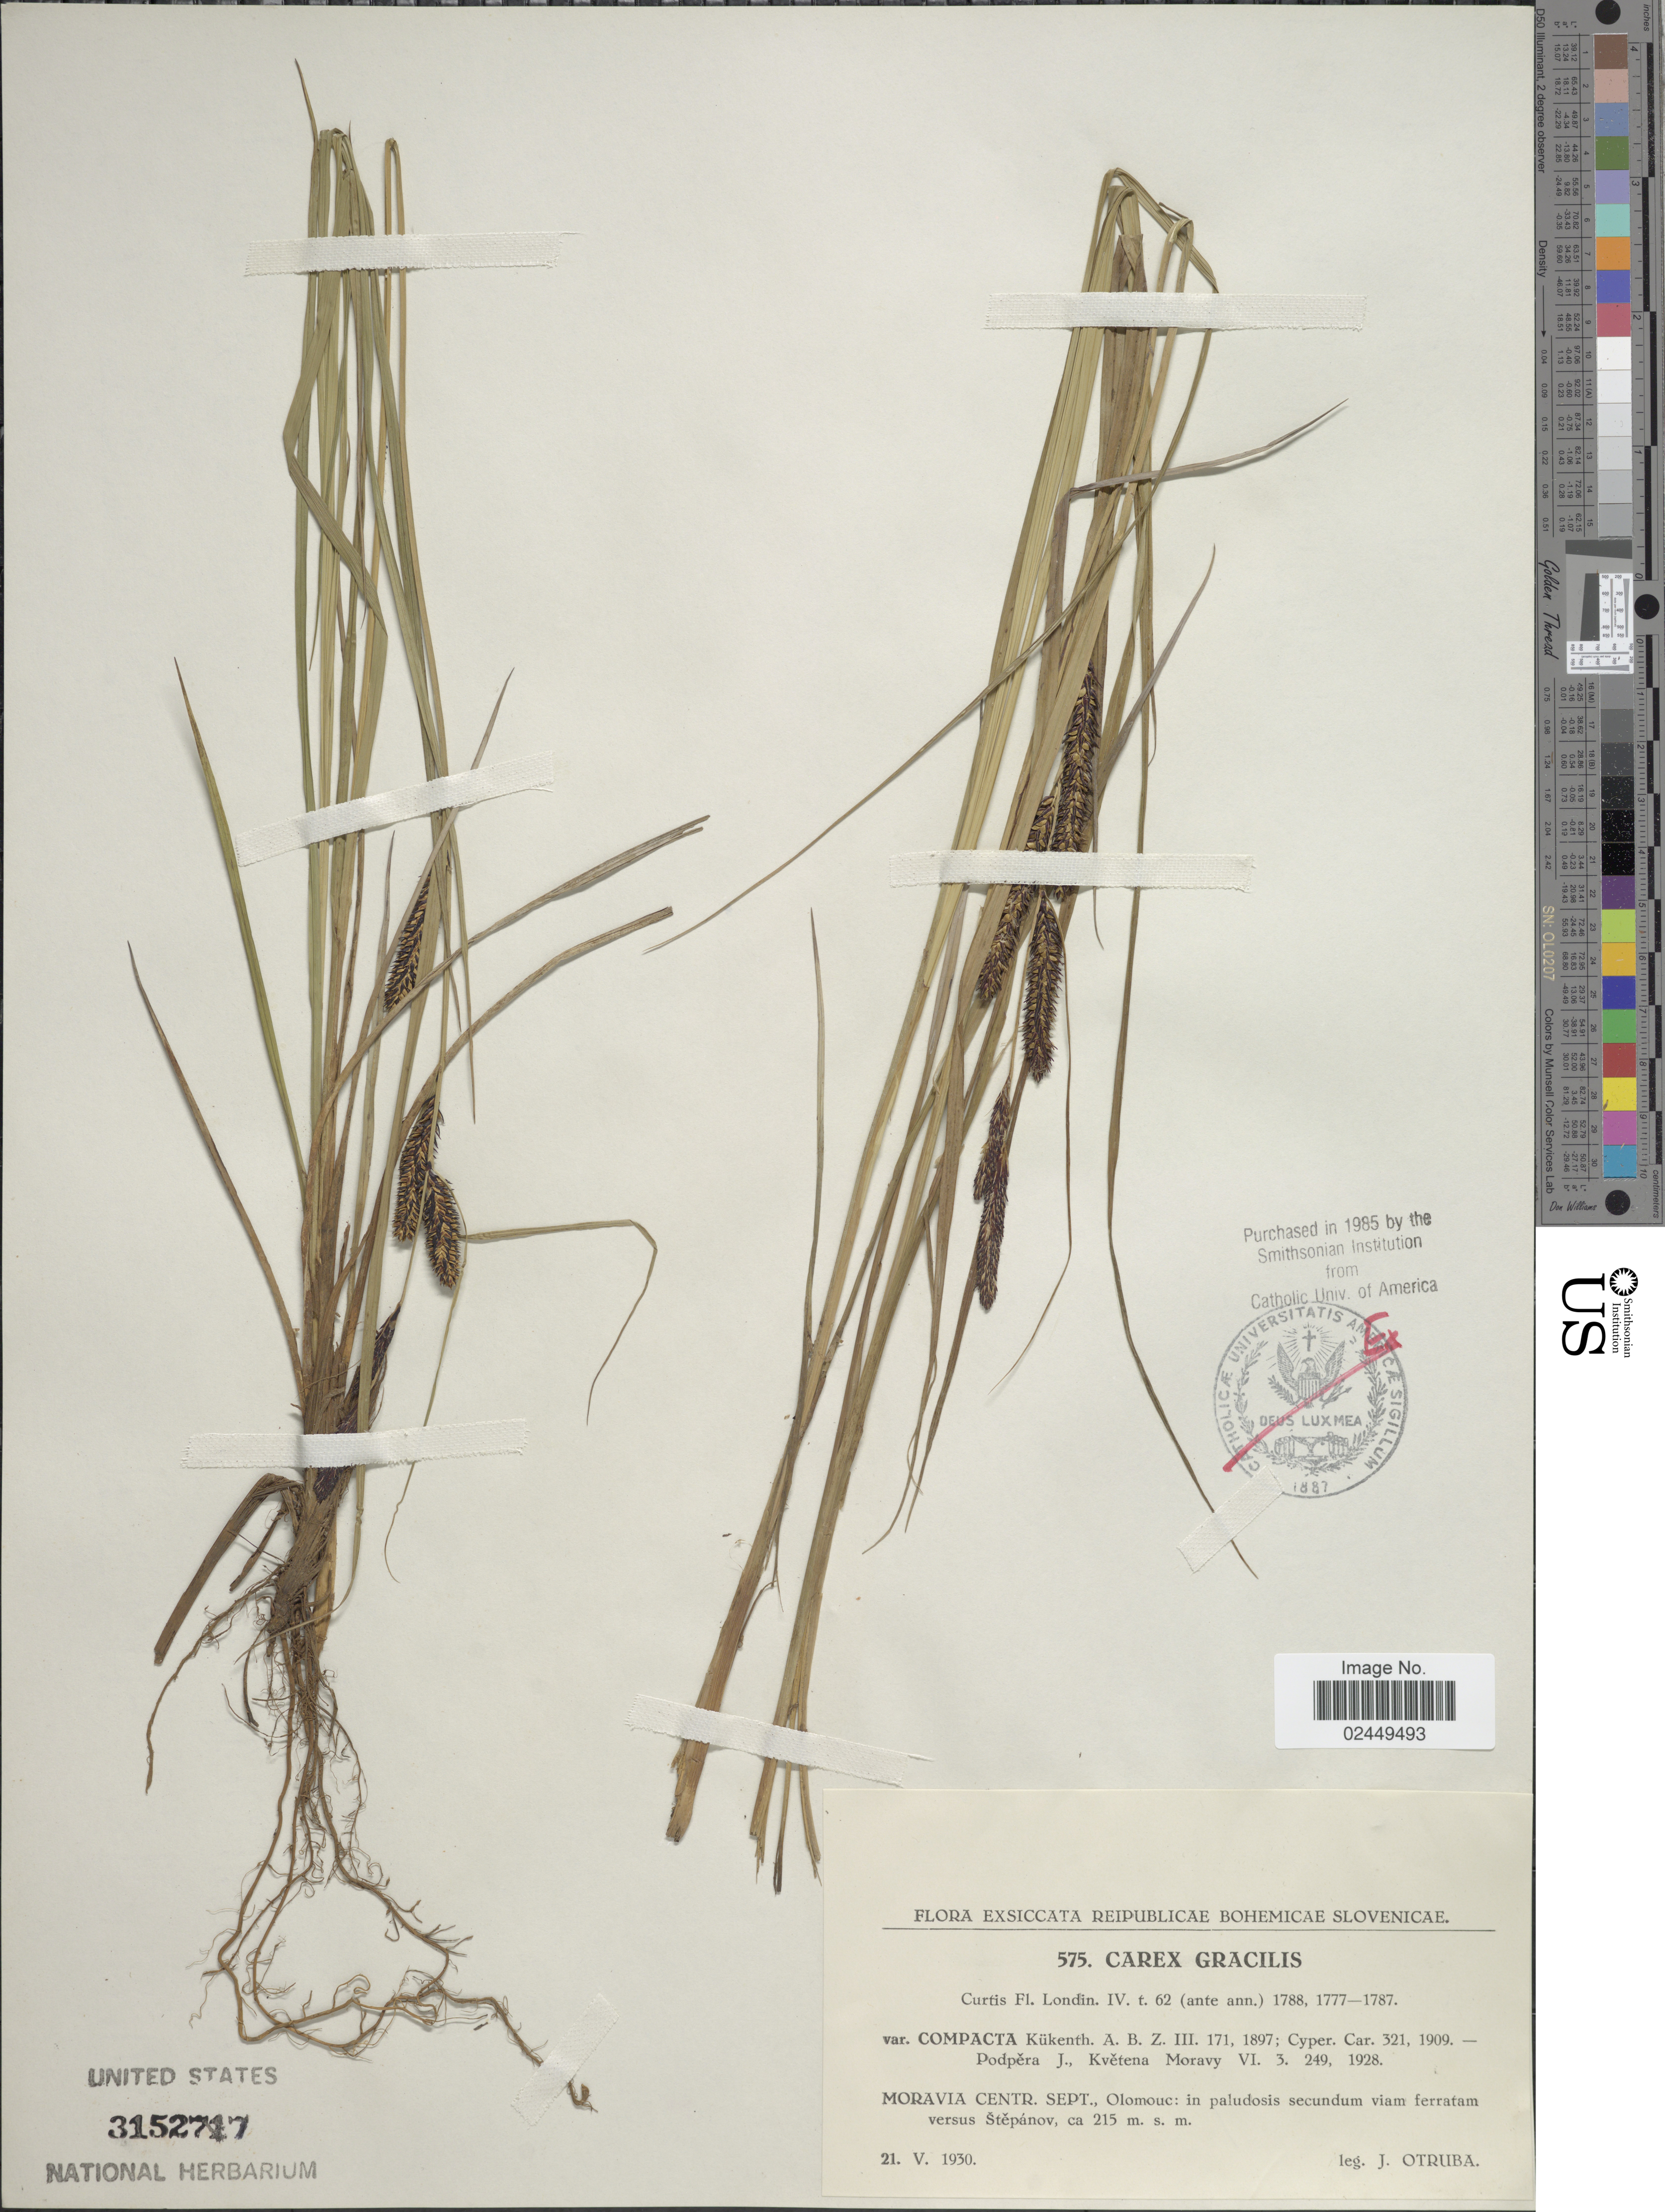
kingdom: Plantae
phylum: Tracheophyta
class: Liliopsida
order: Poales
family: Cyperaceae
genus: Carex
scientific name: Carex acuta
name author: L.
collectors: J. Otruba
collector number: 575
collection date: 1930-05-21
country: Czechia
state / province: Olomouc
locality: Reipublicae Bohemicae Slovenicae. Moravia Centr. Sept. Olomouc: in paludosis secundum viam ferratam versus Stepanov.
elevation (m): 215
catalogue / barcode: US 3152717